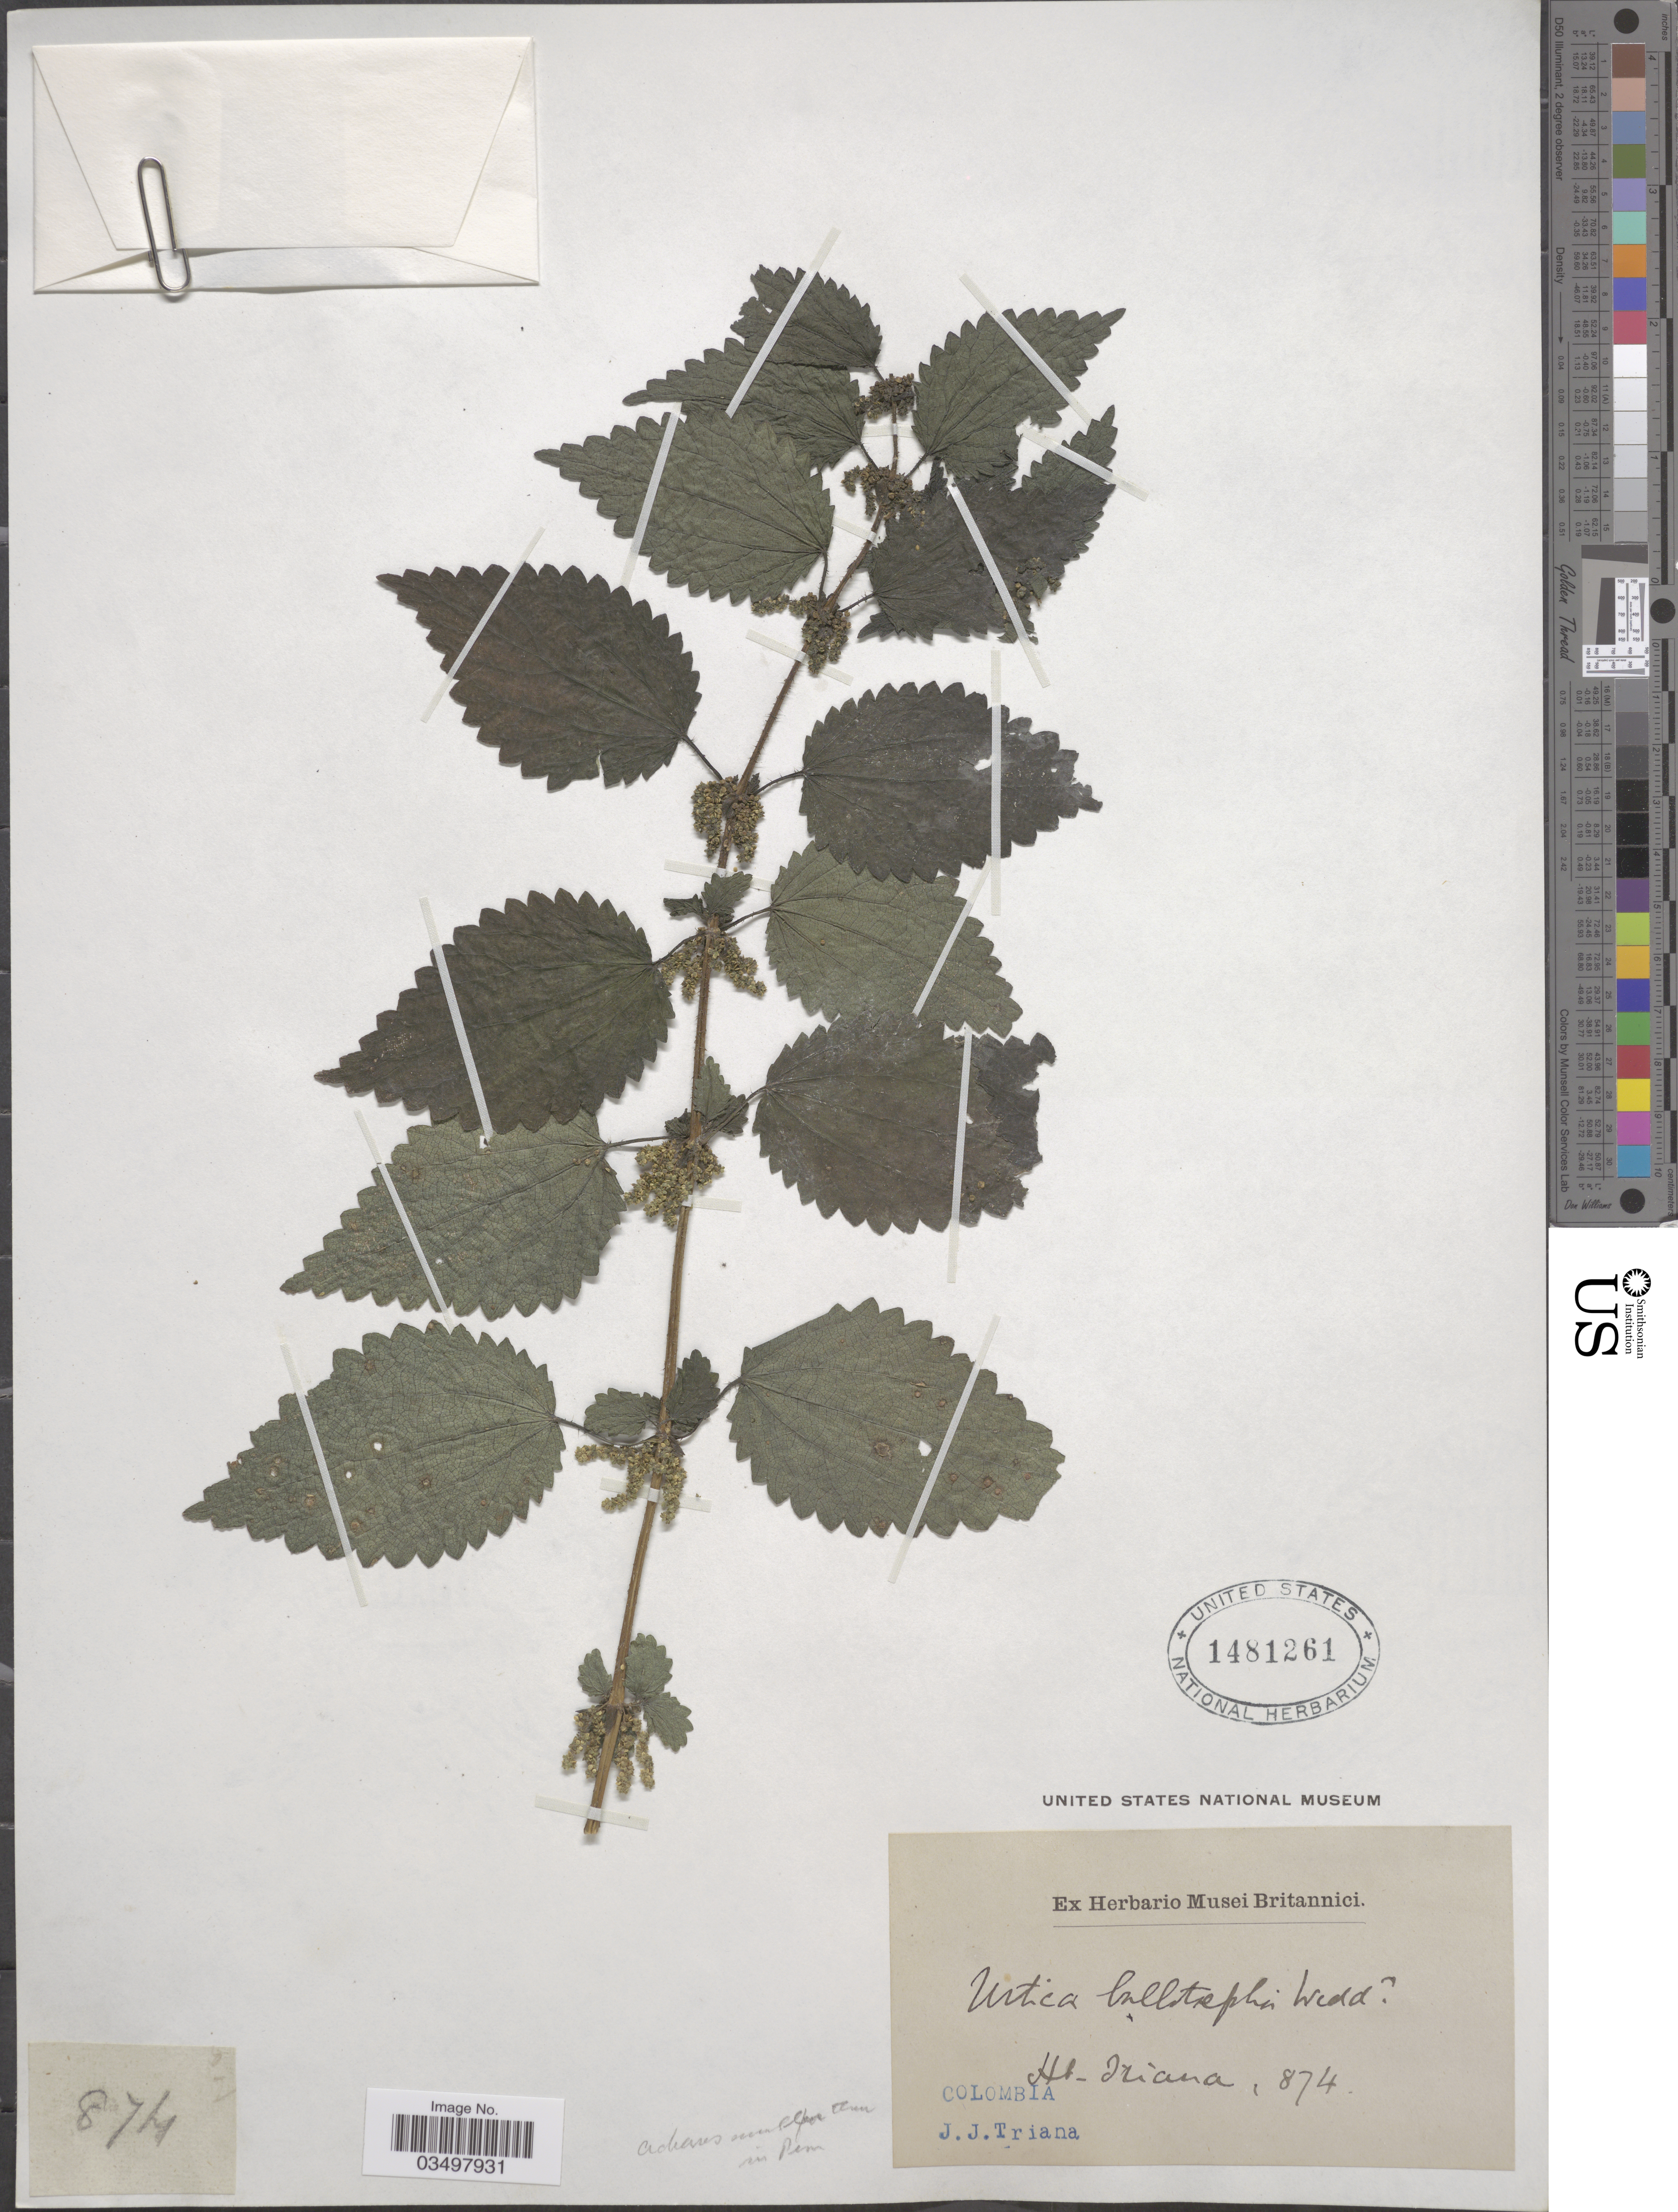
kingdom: Plantae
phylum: Tracheophyta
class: Magnoliopsida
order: Rosales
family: Urticaceae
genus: Urtica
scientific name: Urtica ballotifolia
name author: Wedd.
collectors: J. J. Triana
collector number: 874?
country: Colombia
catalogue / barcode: US 1481261